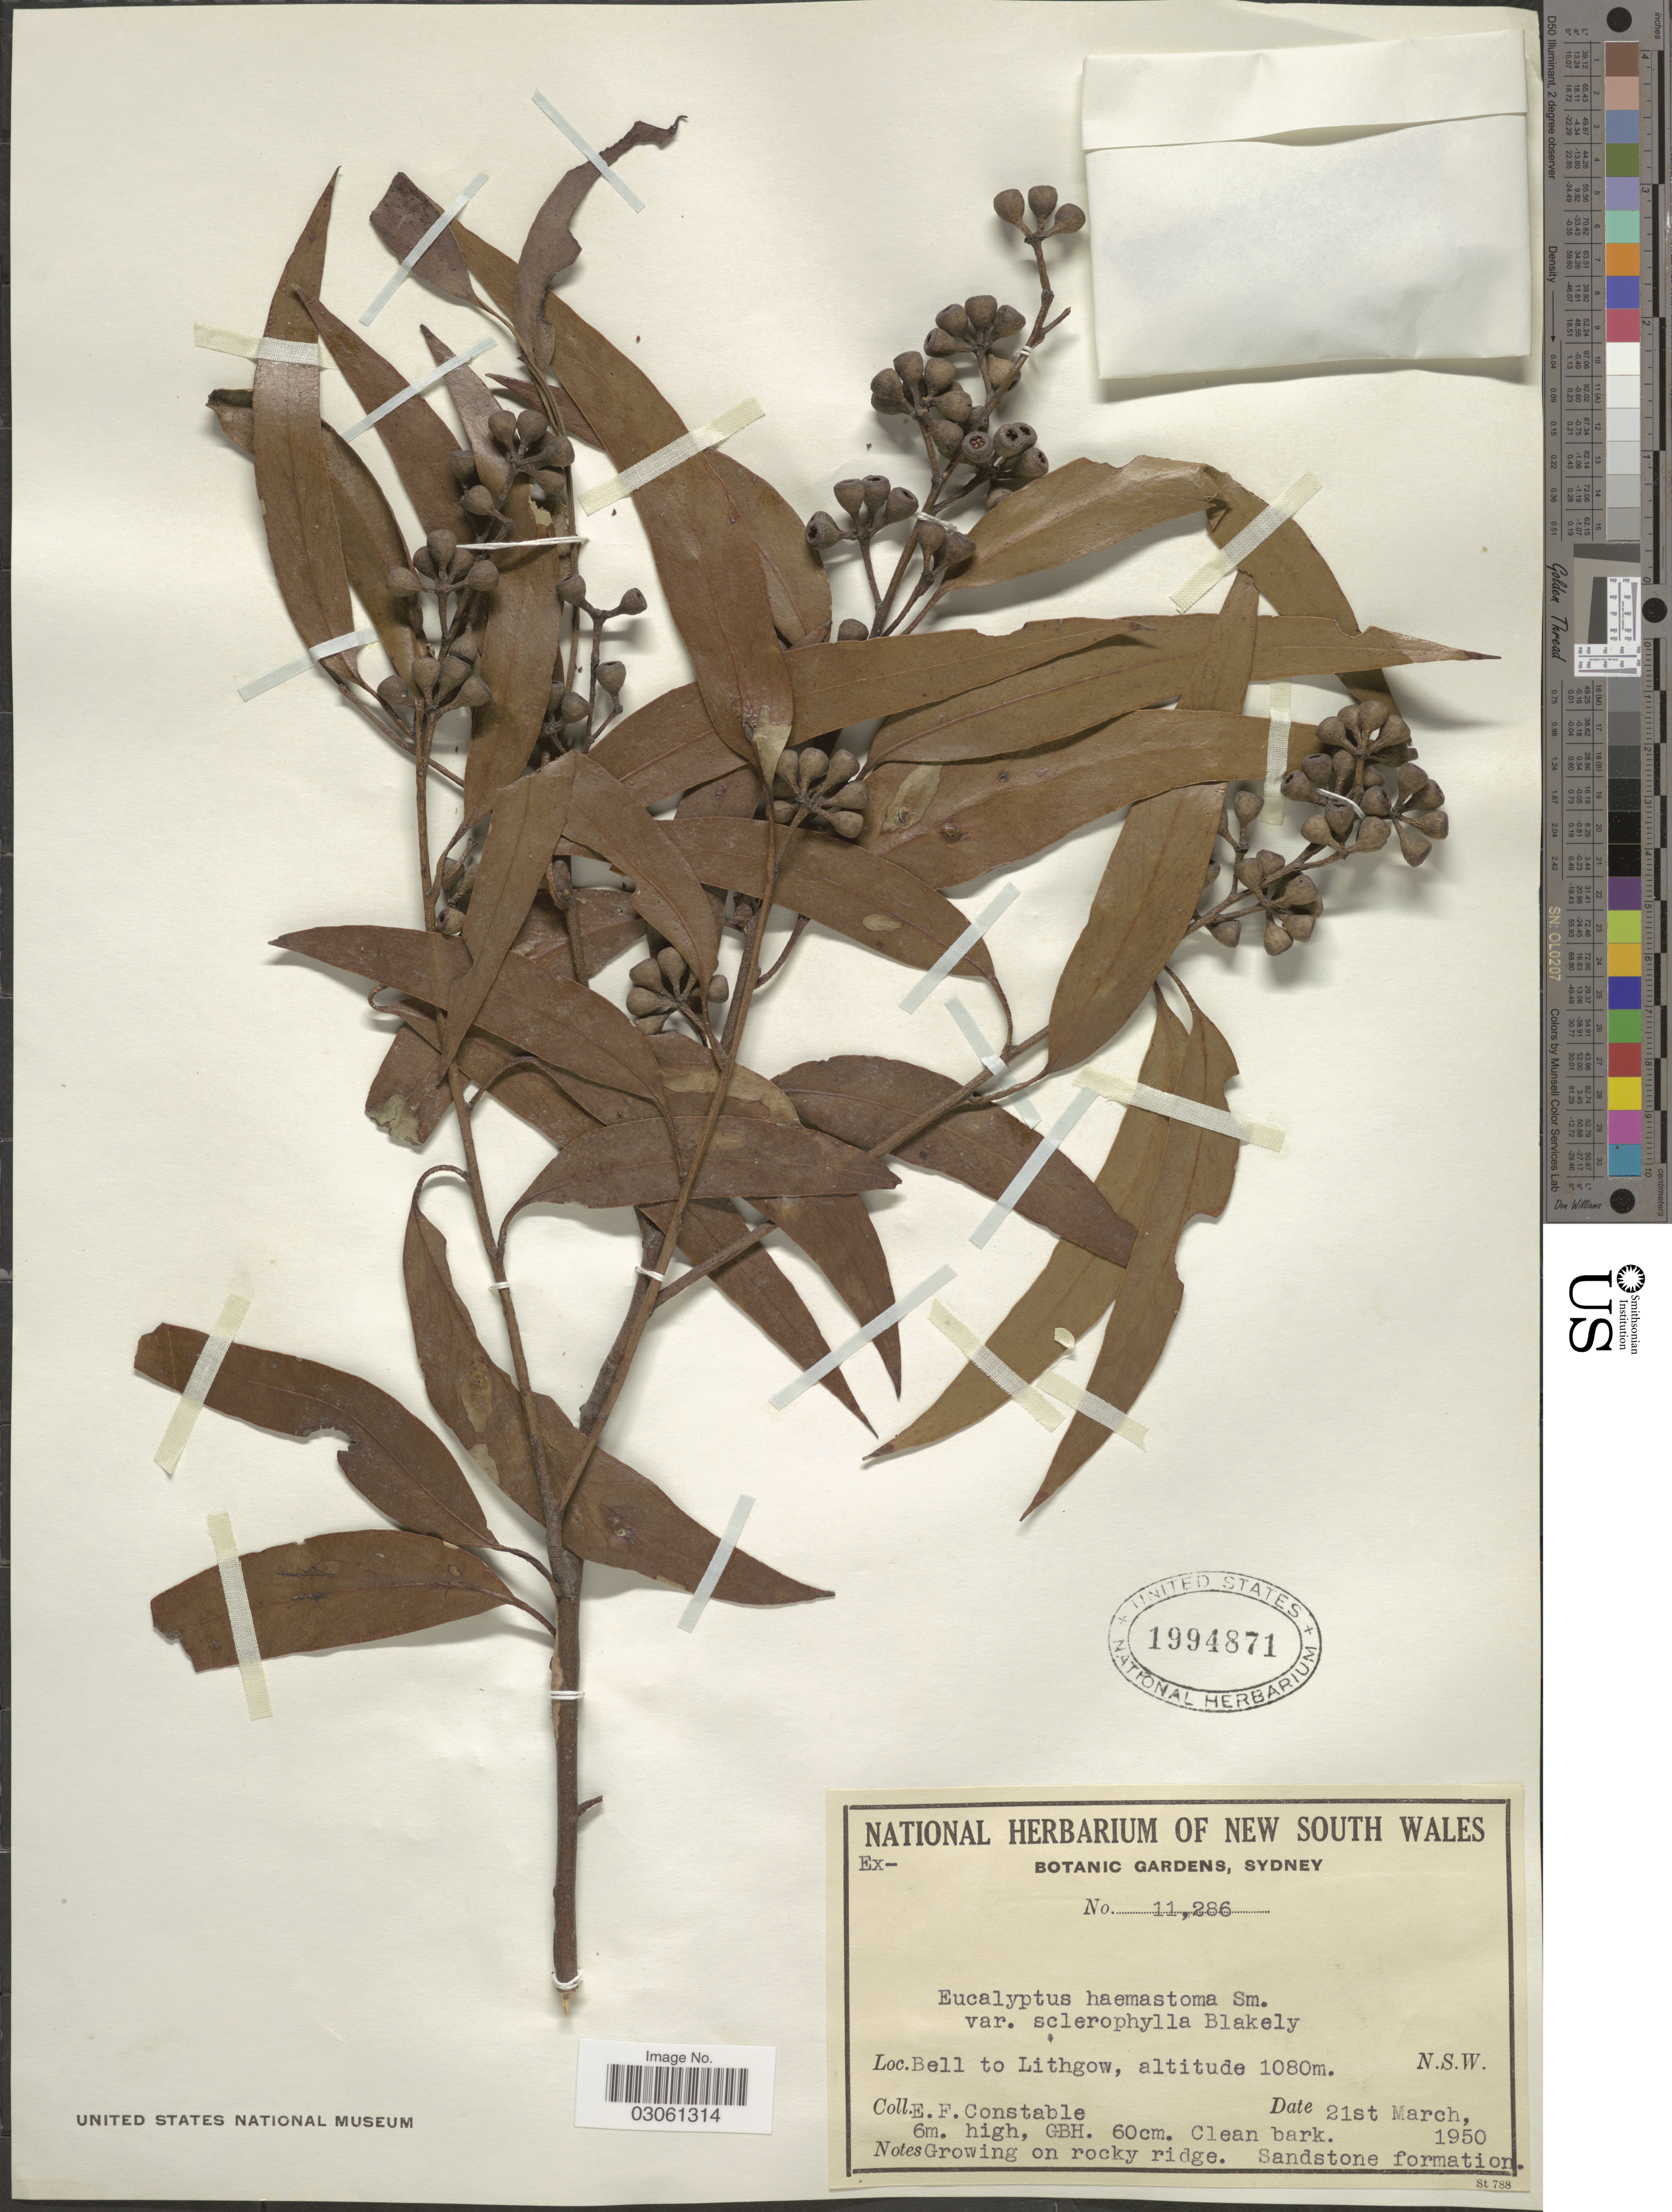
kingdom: Plantae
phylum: Tracheophyta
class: Magnoliopsida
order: Myrtales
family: Myrtaceae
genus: Eucalyptus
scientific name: Eucalyptus haemastoma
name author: Sm.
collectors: E. F. Constable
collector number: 11286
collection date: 1950-03-21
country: Australia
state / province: New South Wales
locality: Bell to Lithgow. N.S.W.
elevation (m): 1080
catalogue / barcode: US 1994871